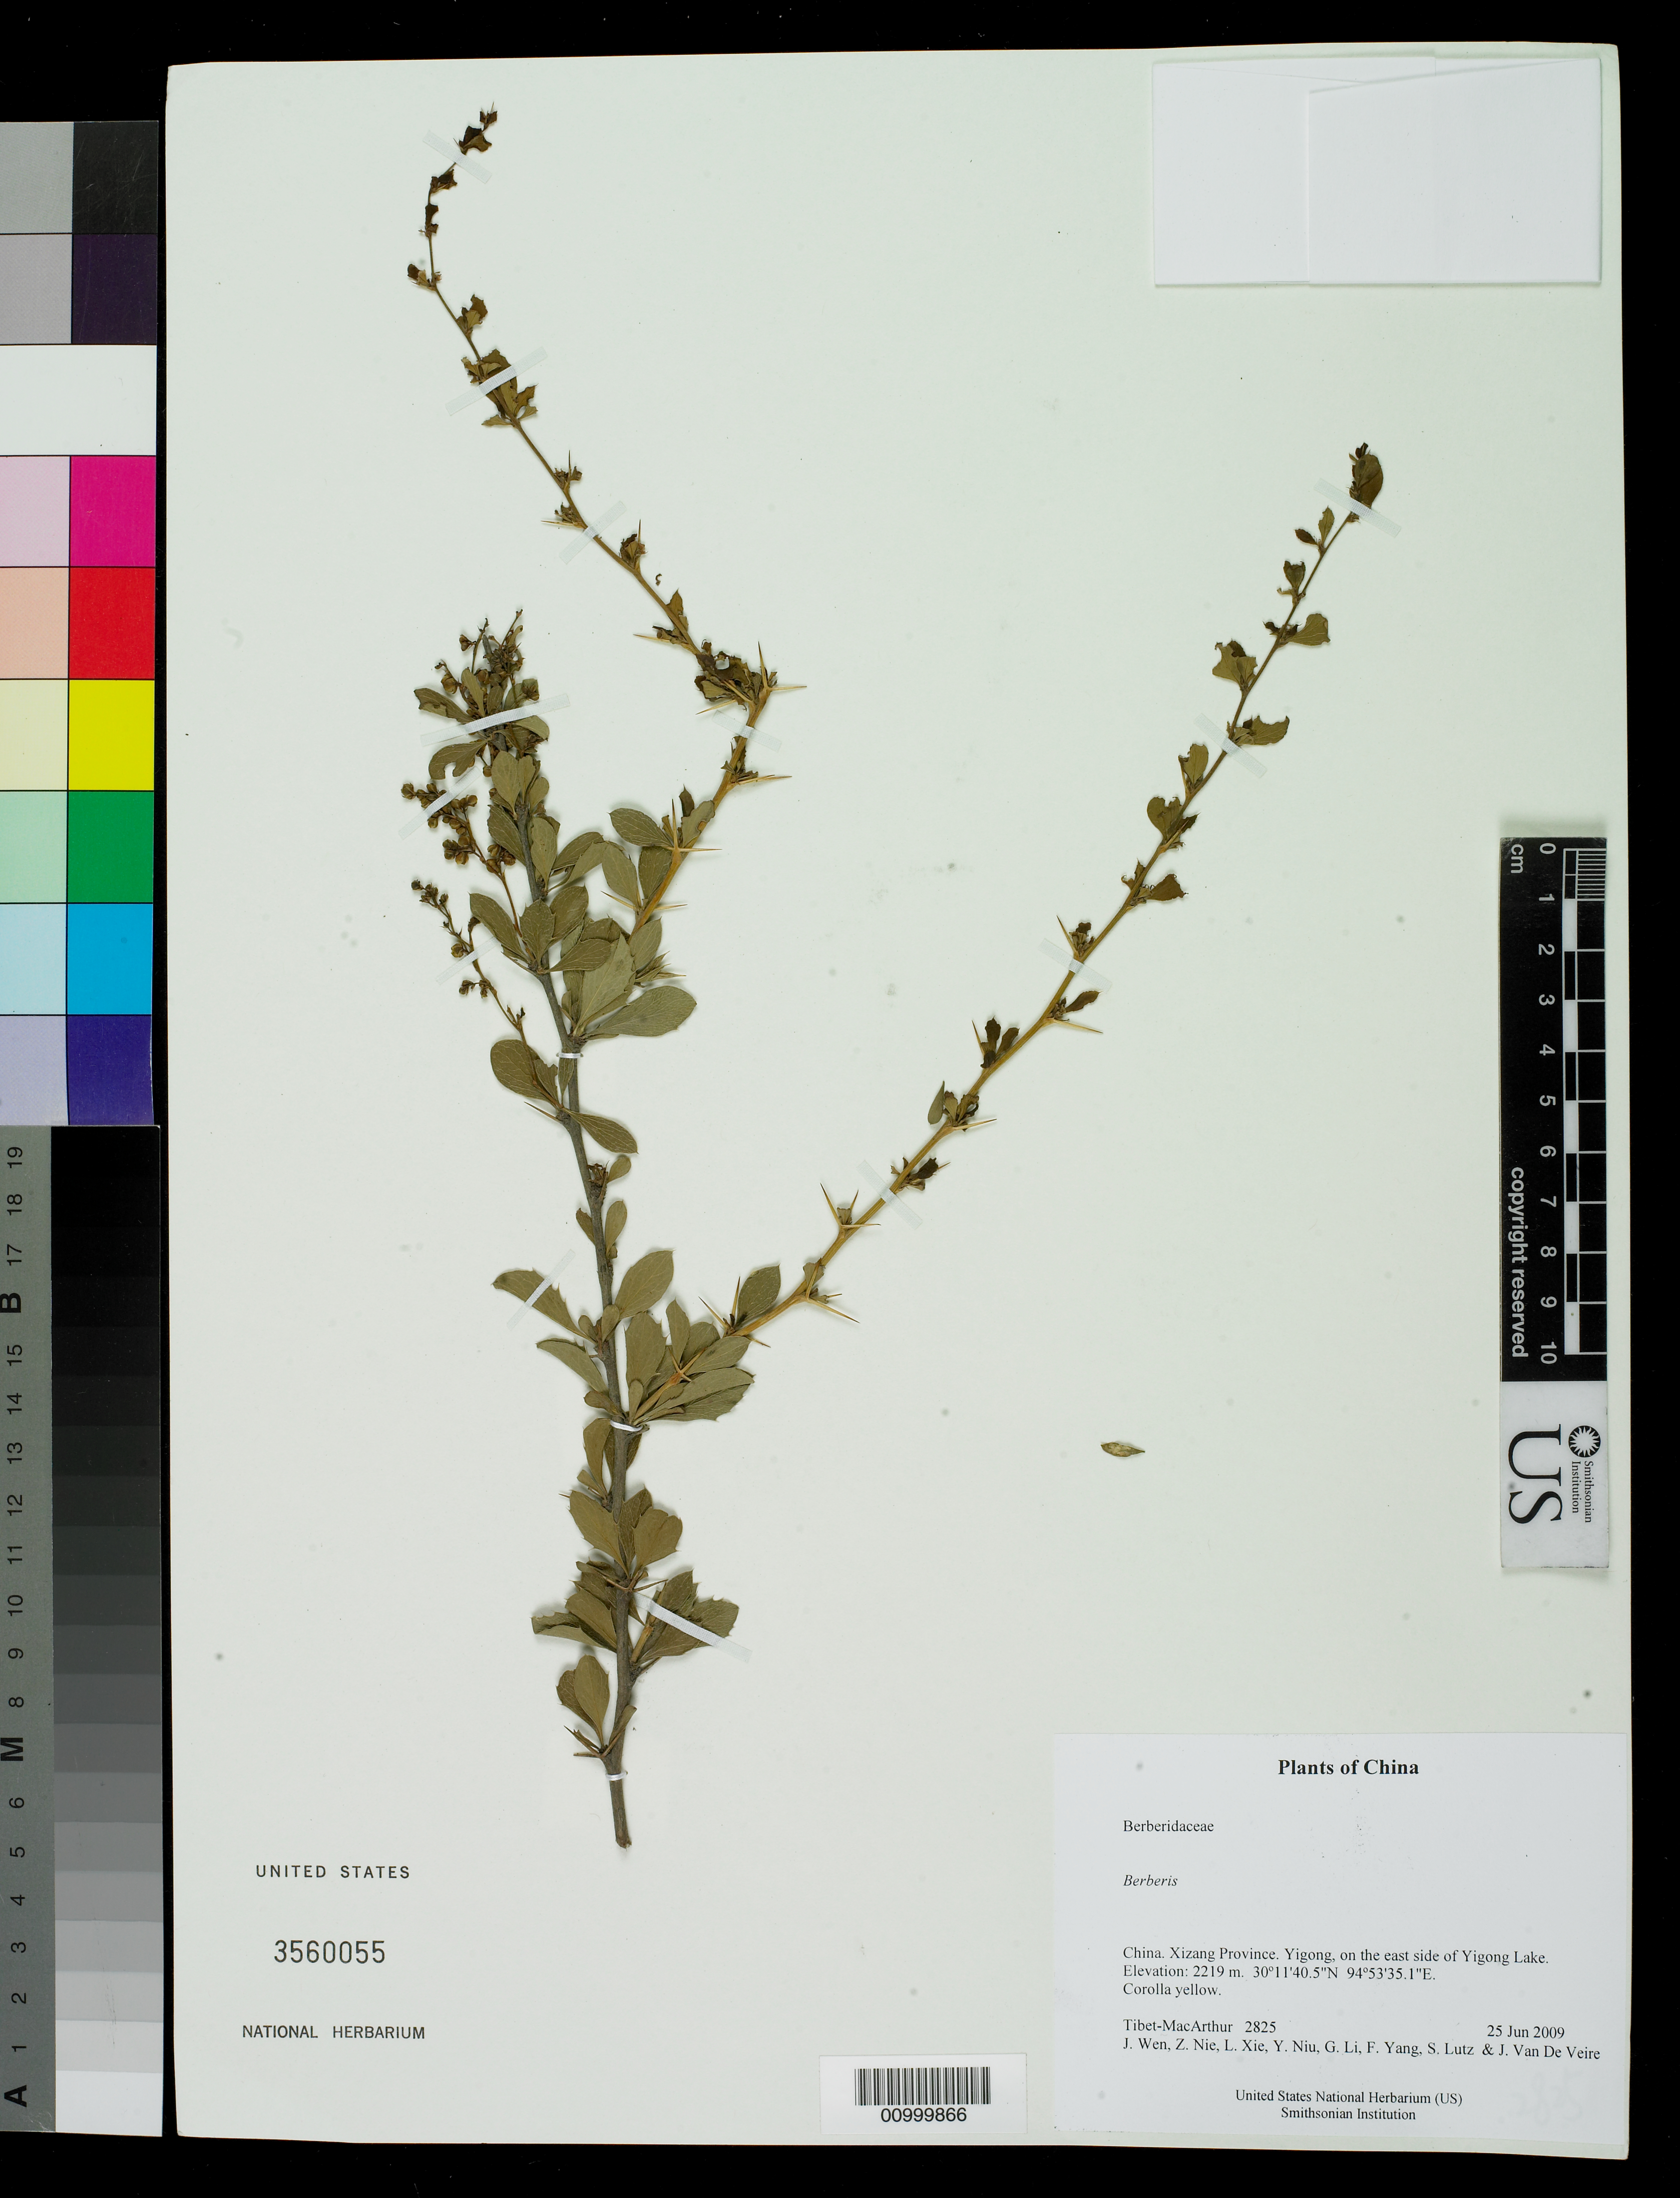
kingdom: Plantae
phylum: Tracheophyta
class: Magnoliopsida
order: Ranunculales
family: Berberidaceae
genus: Berberis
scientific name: Berberis sp.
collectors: Tibet-MacArthur, J. Wen, Z. Nie, L. Xie, Y. Niu, G. Li, F. Yang, S. Lutz & J. Van De Veire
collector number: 2825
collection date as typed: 25 Jun 2009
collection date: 2009-06-25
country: China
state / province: Xizang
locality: Yigong, on the east side of Yigong Lake.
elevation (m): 2219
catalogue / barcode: US 3560055